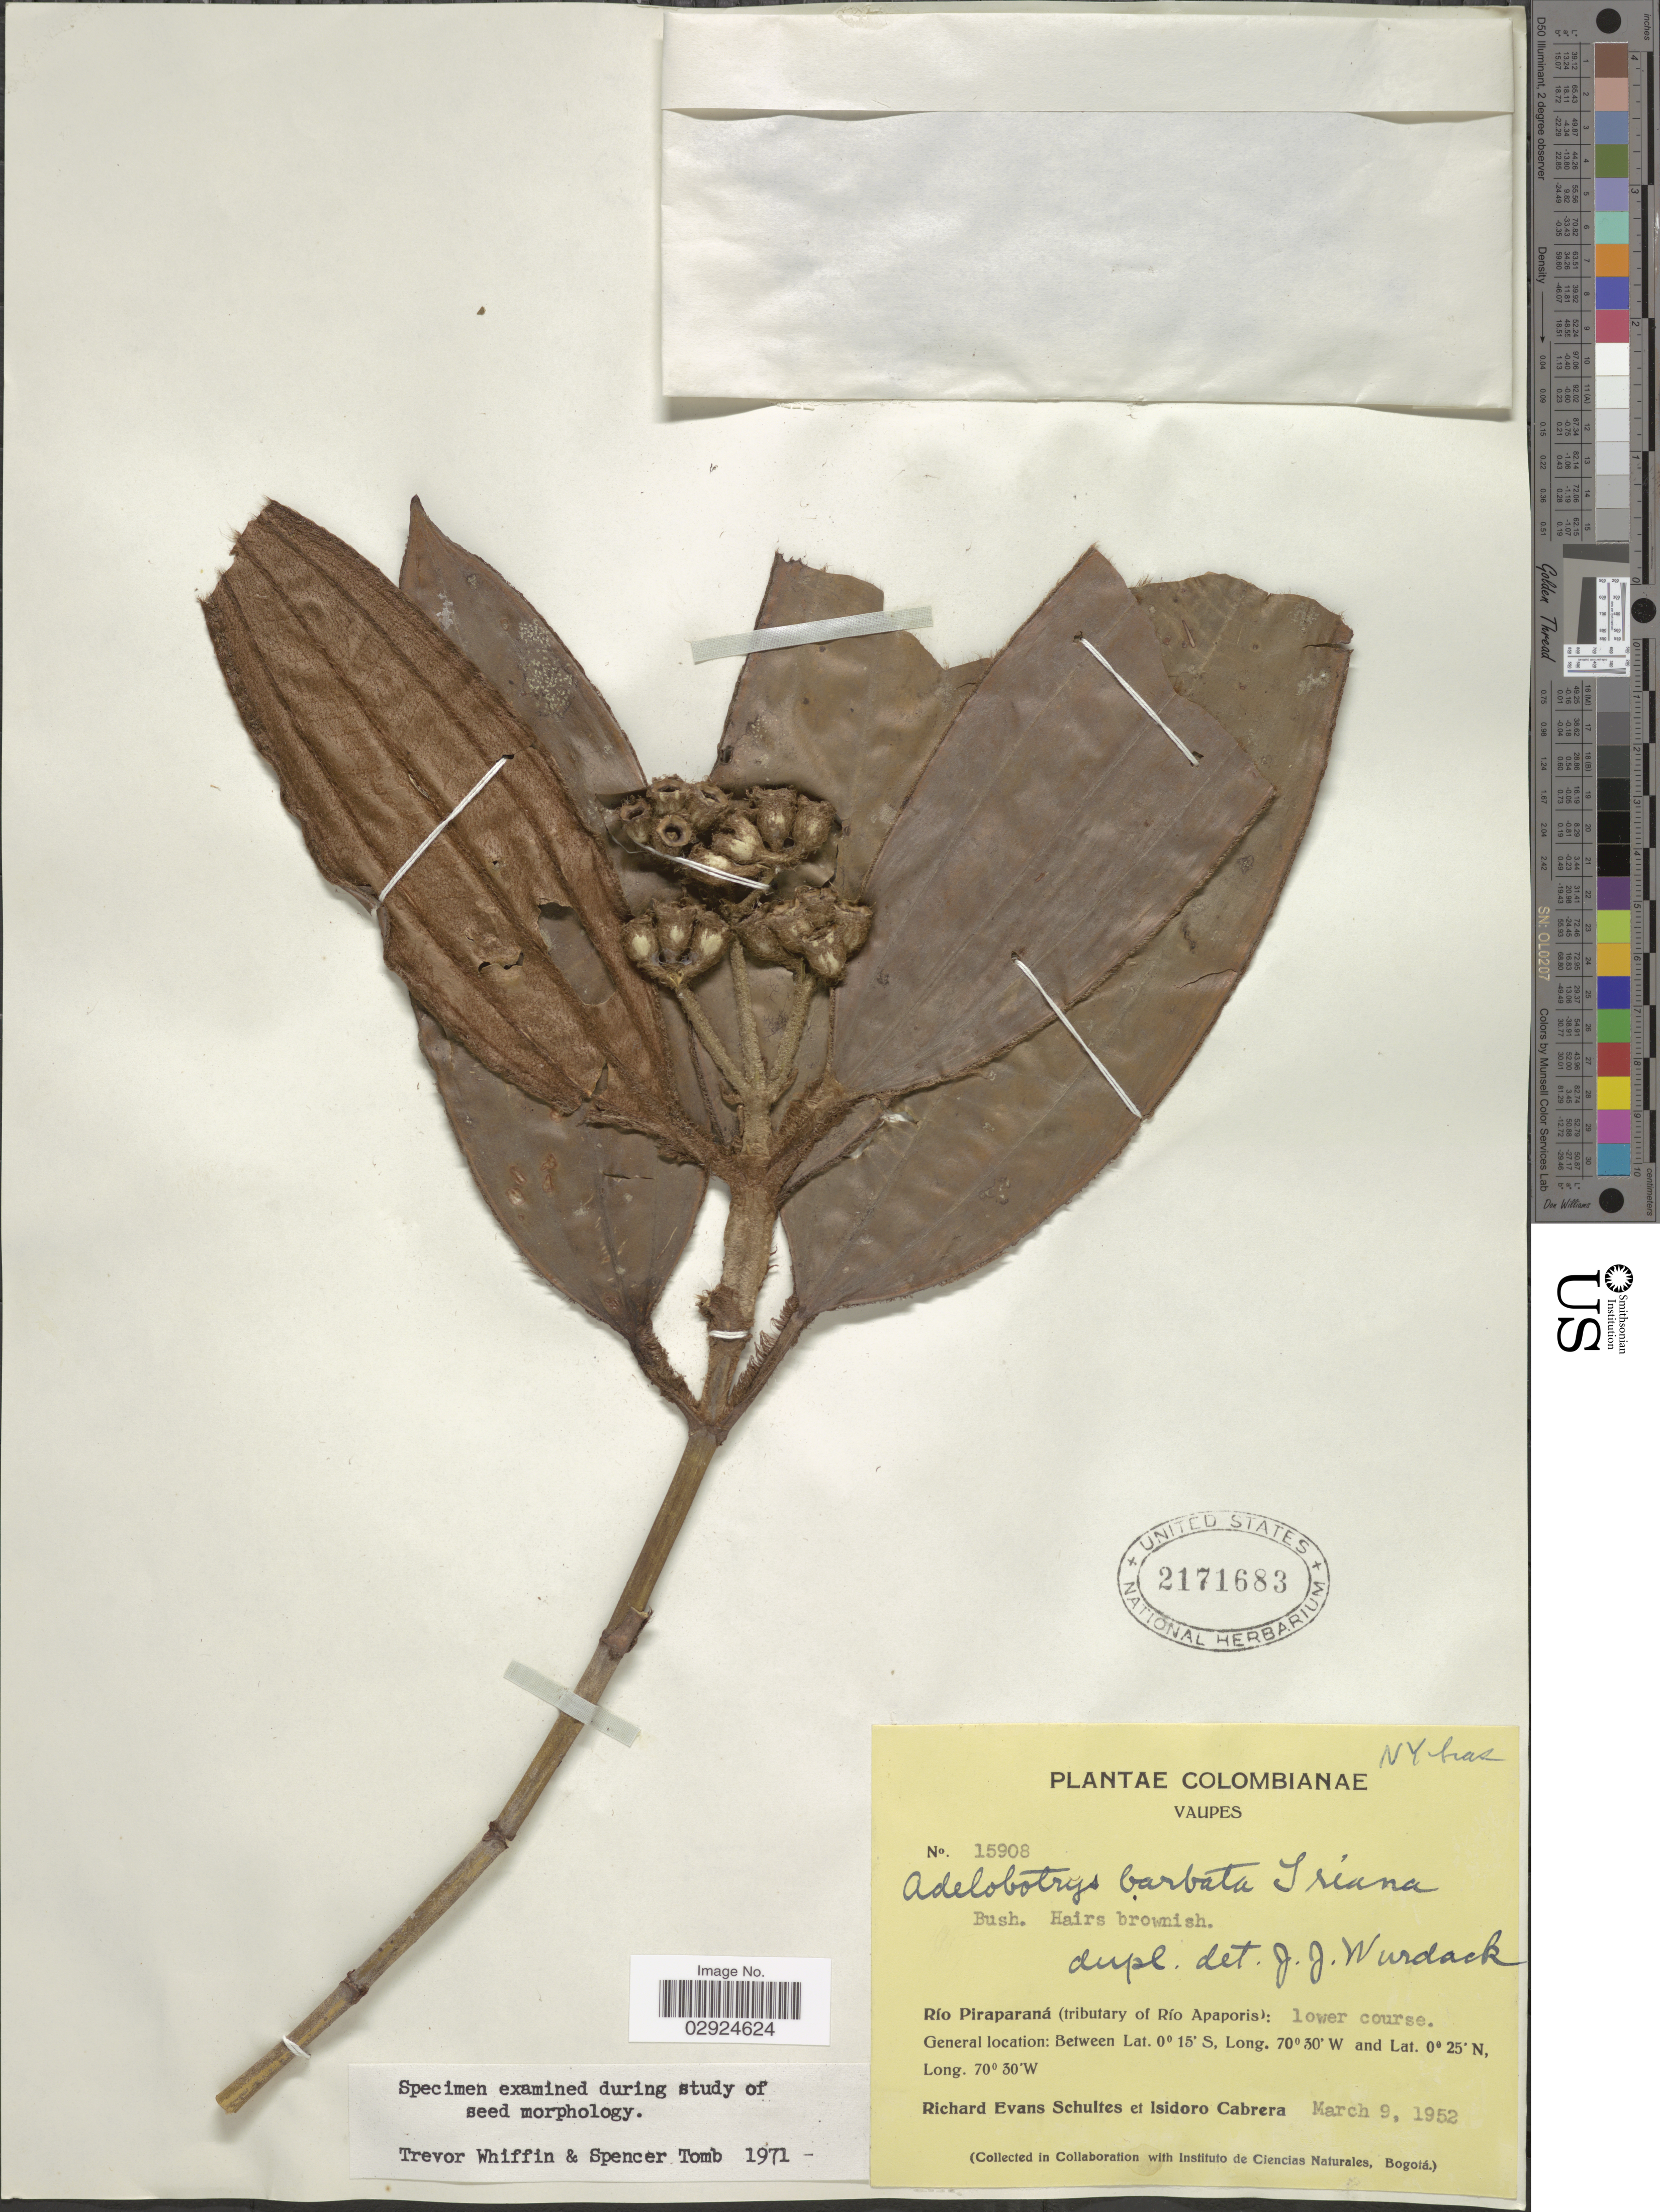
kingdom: Plantae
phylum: Tracheophyta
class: Magnoliopsida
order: Myrtales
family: Melastomataceae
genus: Adelobotrys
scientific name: Adelobotrys barbatus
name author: Triana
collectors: R. E. Schultes & I. Cabrera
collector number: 15908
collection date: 1952-03-09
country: Colombia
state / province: Vaupés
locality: Río Piraparaná (tributary of Río Apaporis): lower course.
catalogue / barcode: US 2171683